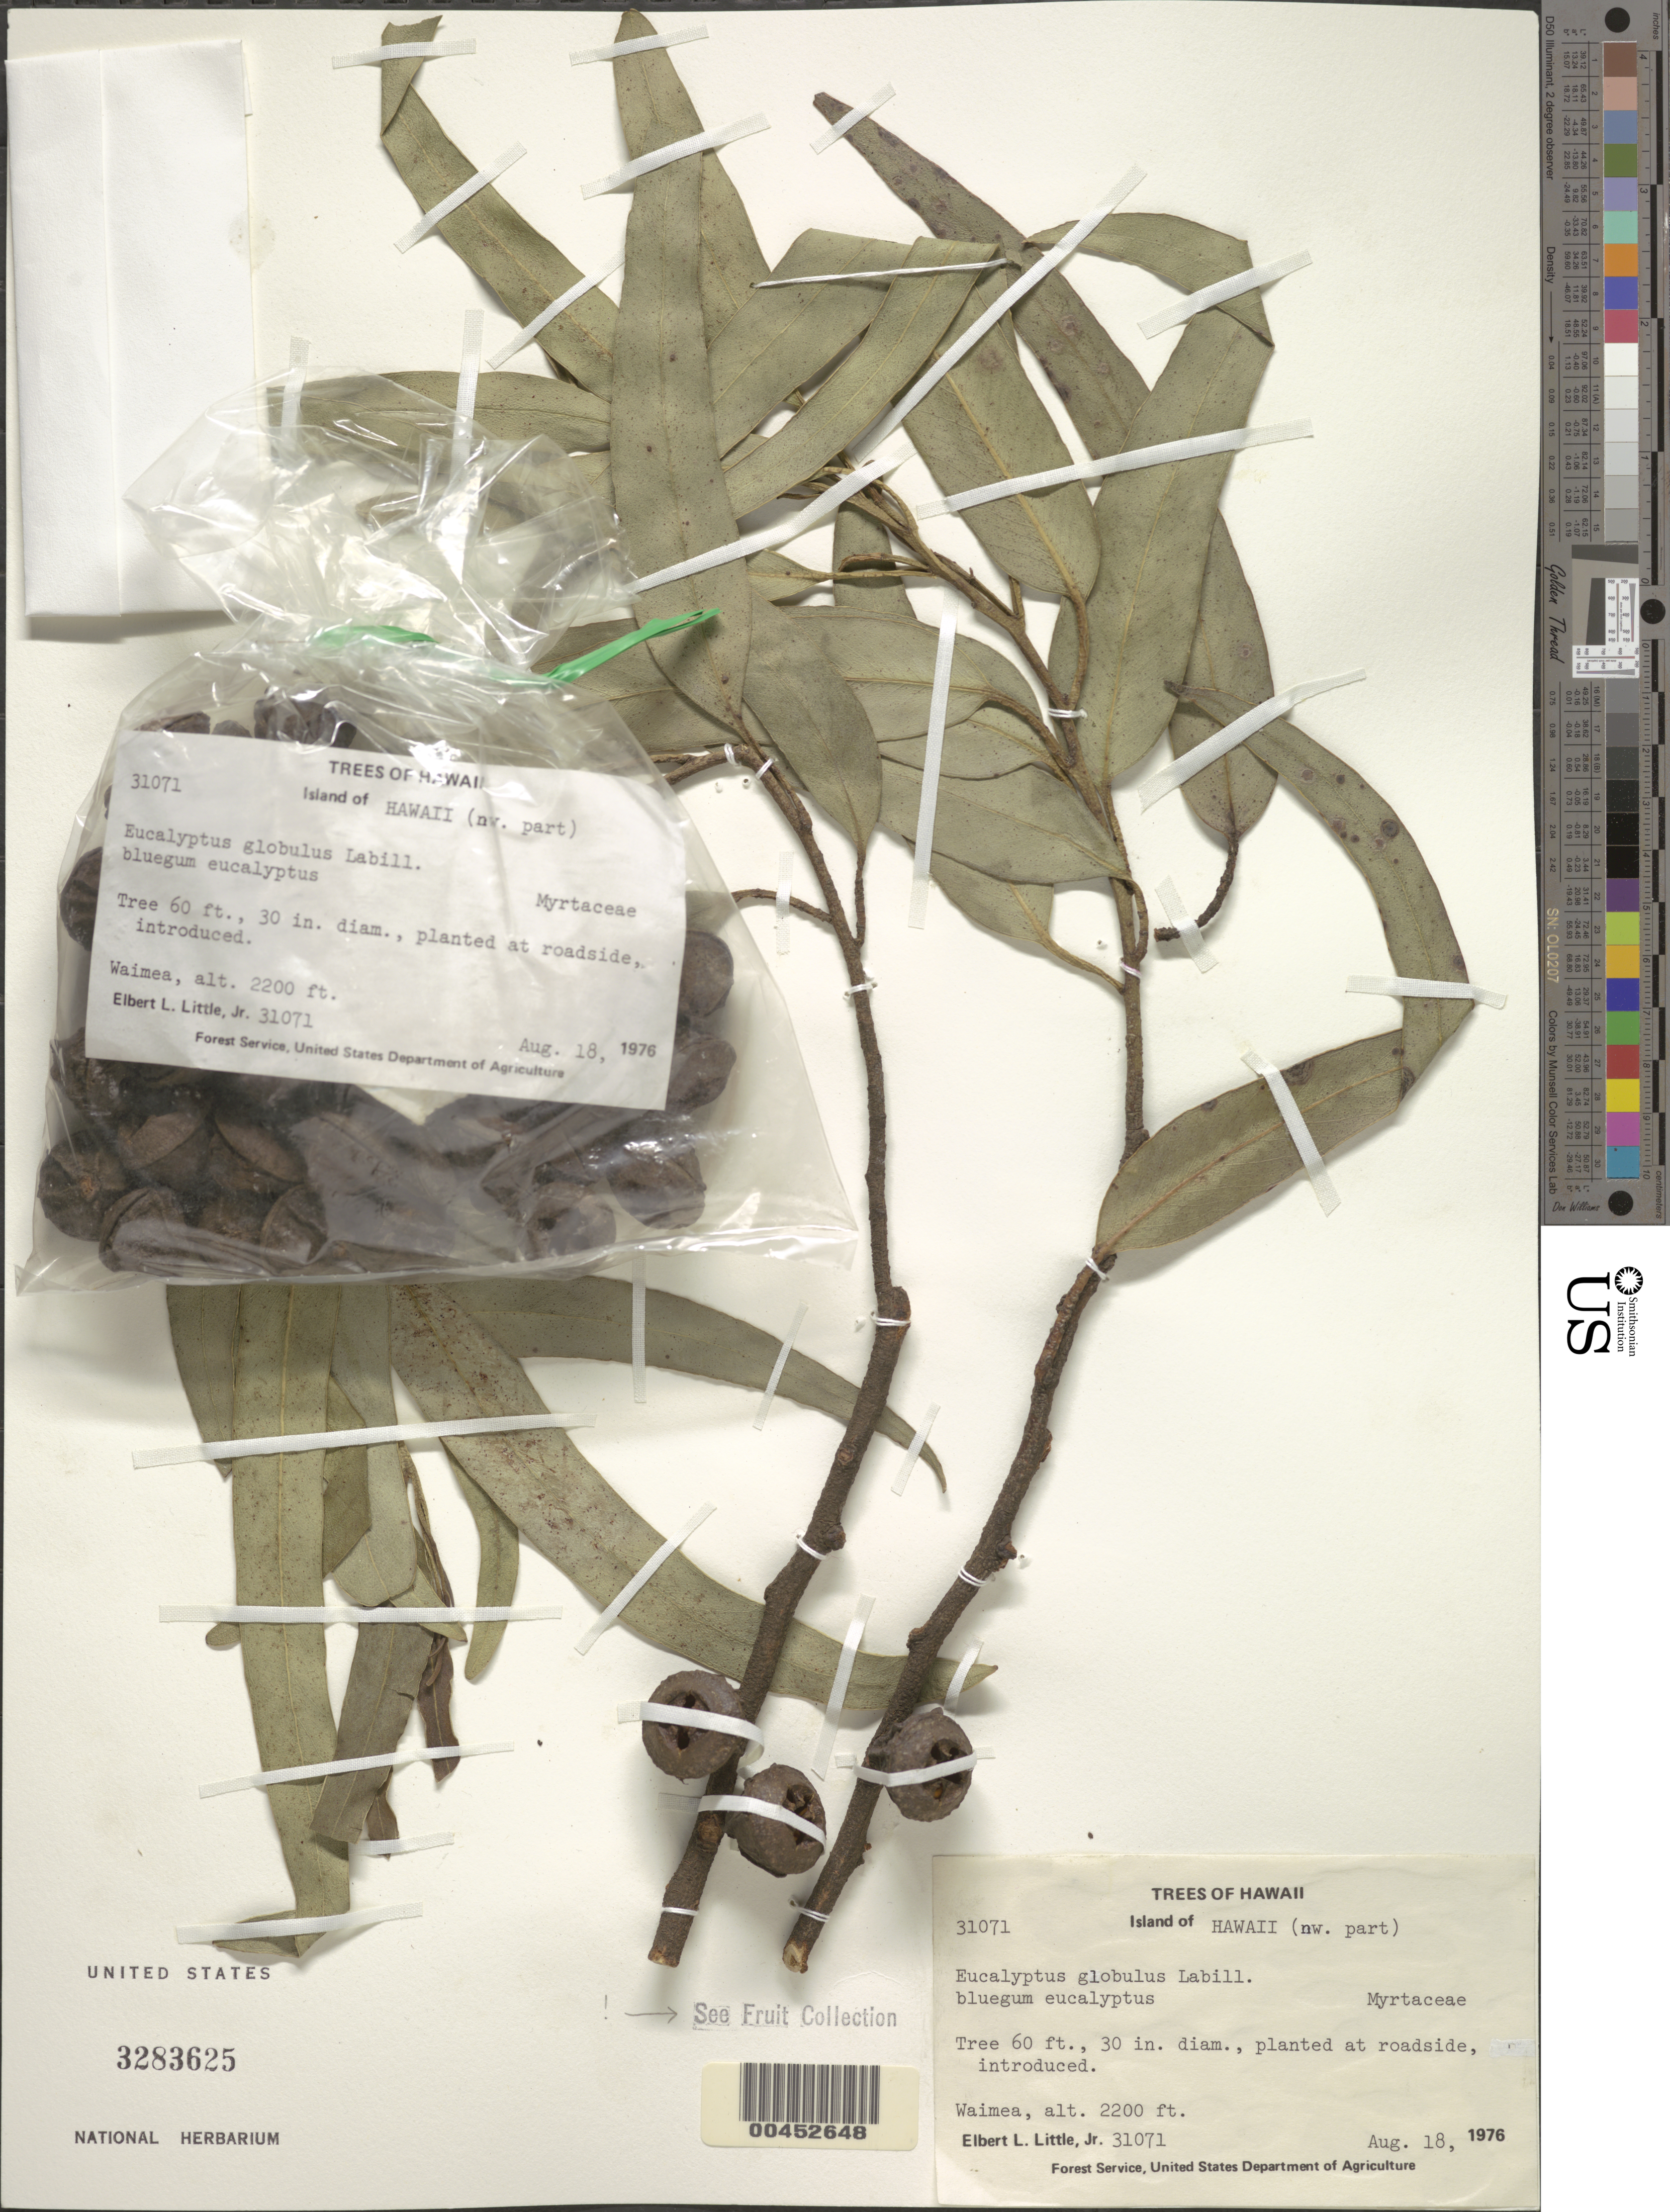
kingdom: Plantae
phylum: Tracheophyta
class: Magnoliopsida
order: Myrtales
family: Myrtaceae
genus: Eucalyptus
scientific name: Eucalyptus globulus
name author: Labill.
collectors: E. L. Little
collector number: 31071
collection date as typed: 18 Aug 1976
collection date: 1976-08-18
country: United States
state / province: Hawaii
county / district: Hawaii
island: Hawaii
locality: NW part of Hawaii, Waimea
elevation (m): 671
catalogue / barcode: US 3283625